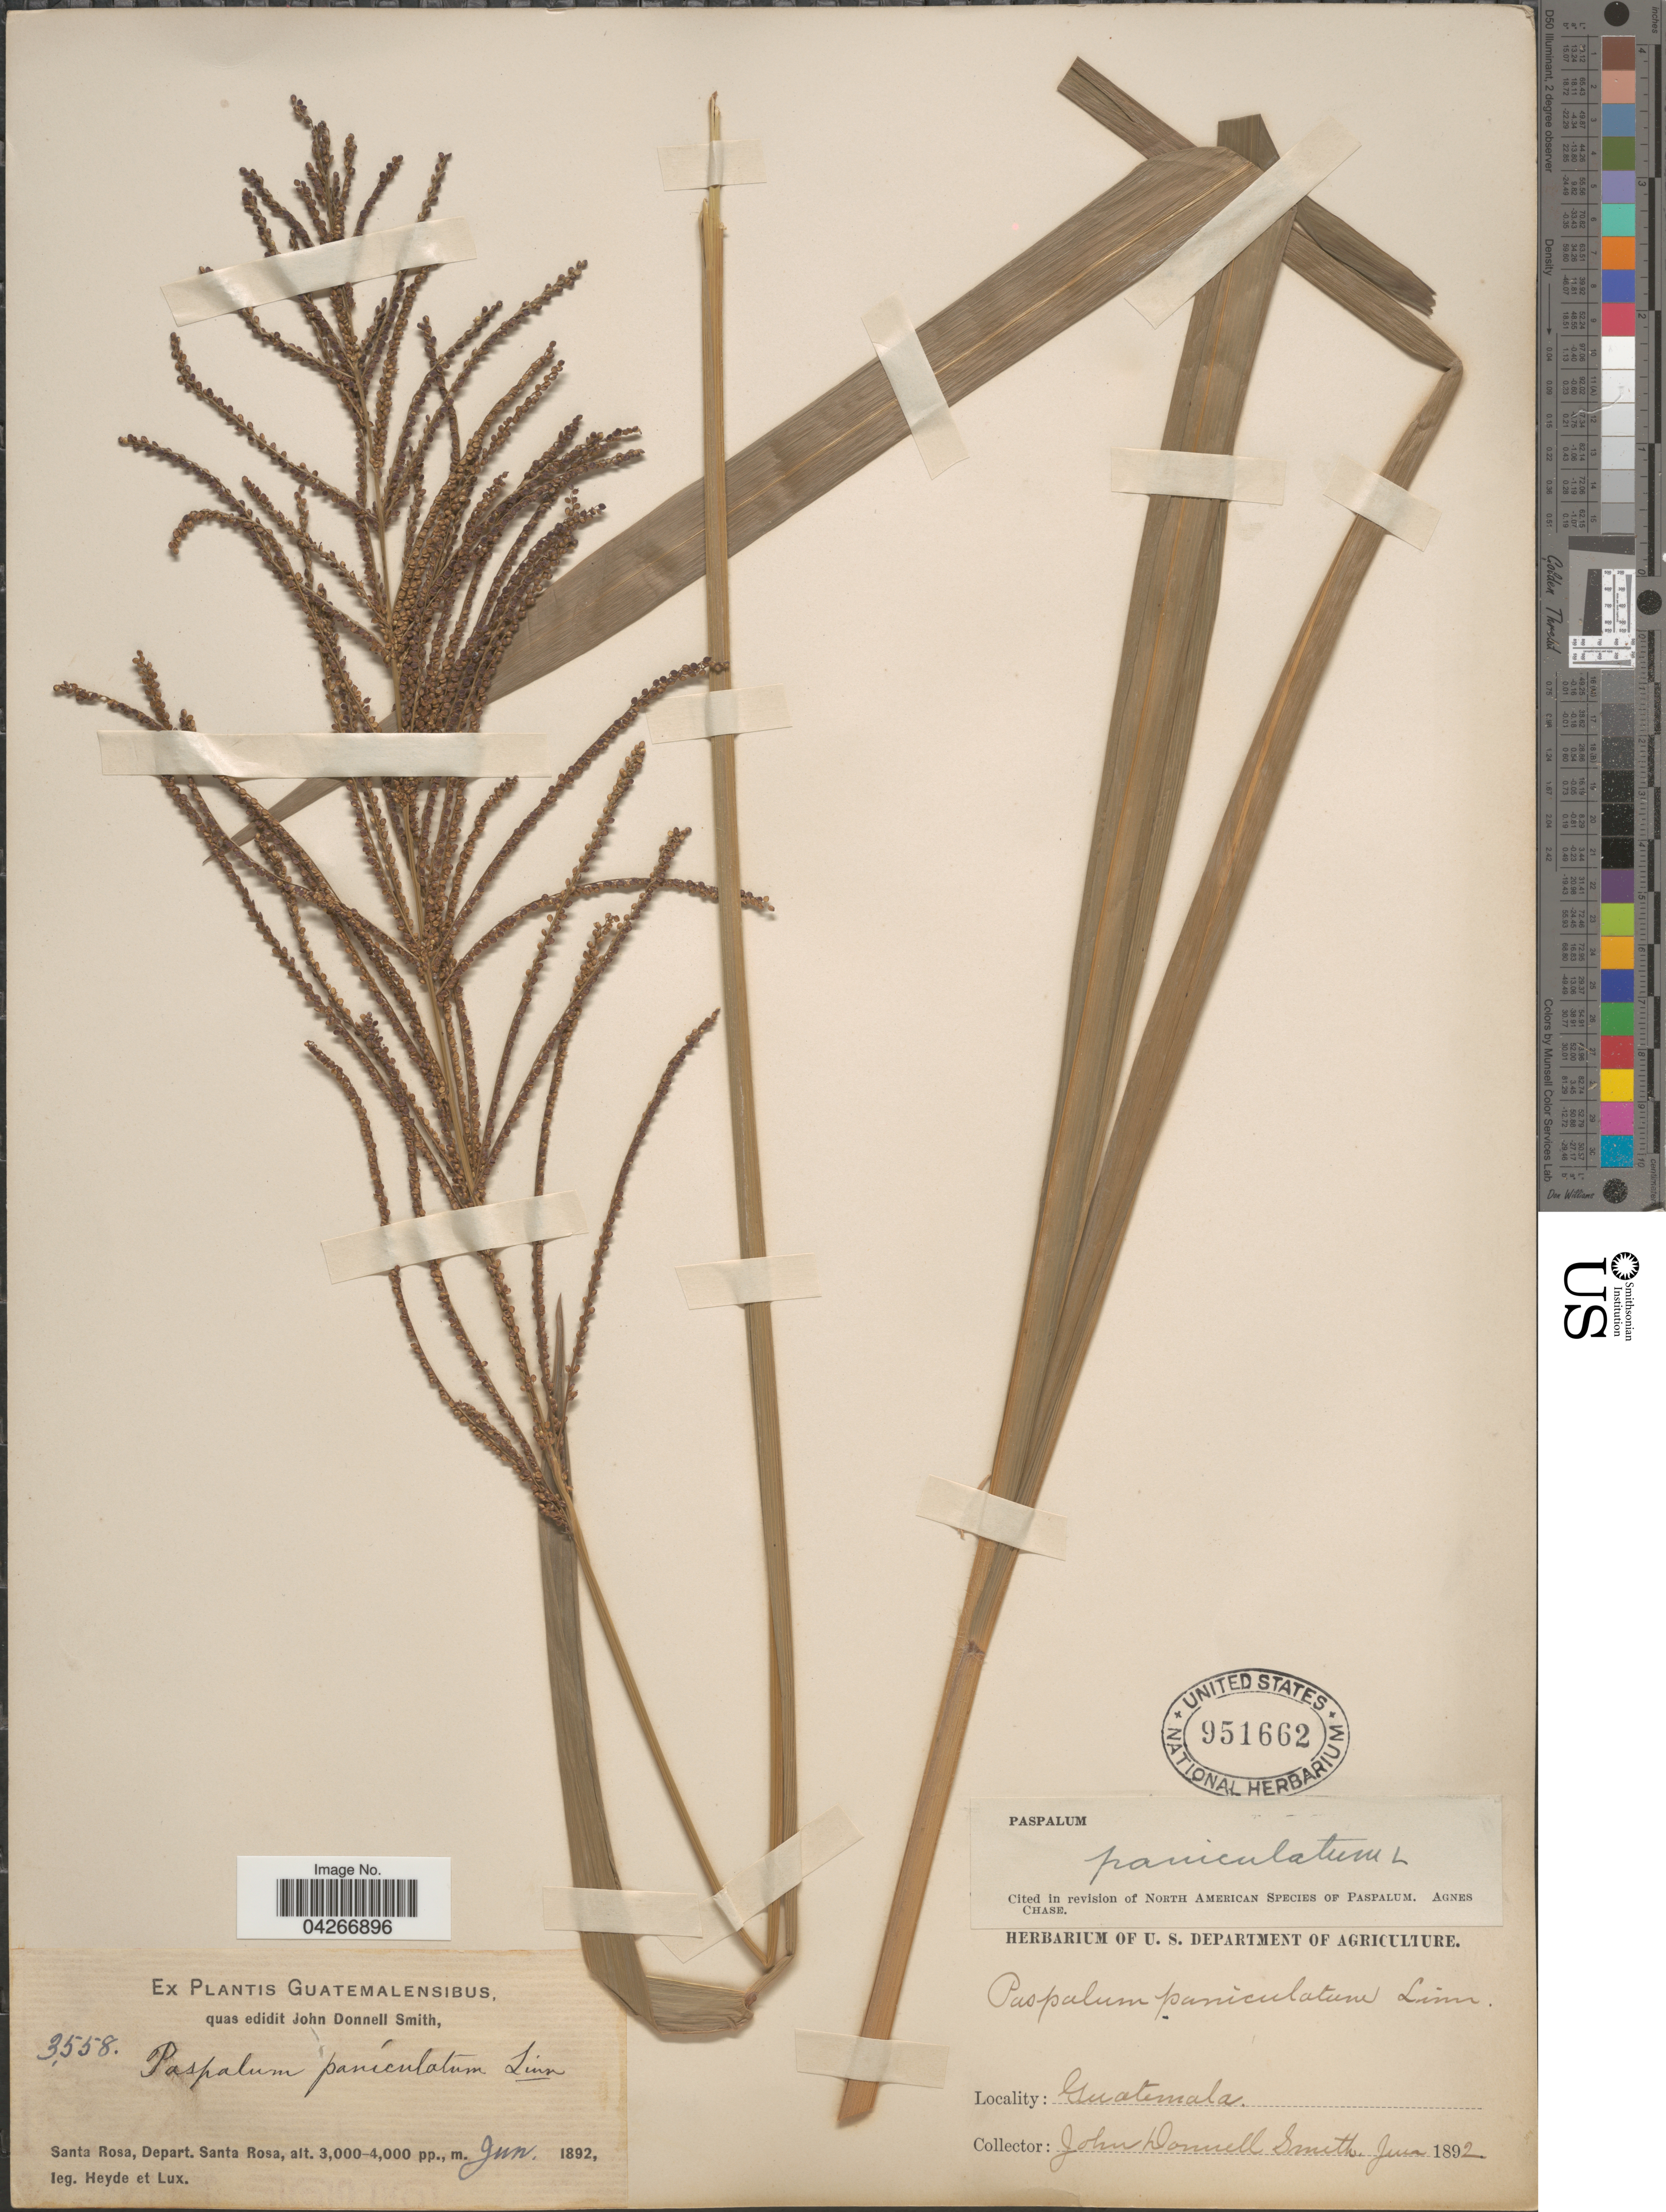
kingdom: Plantae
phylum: Tracheophyta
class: Liliopsida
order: Poales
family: Poaceae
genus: Paspalum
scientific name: Paspalum paniculatum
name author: L.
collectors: Heyde, Lux & J. Donnell Smith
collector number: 3558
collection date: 1892-06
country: Guatemala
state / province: Santa Rosa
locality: Santa Rosa, Depart. Santa Rosa.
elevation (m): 914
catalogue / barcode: US 951662